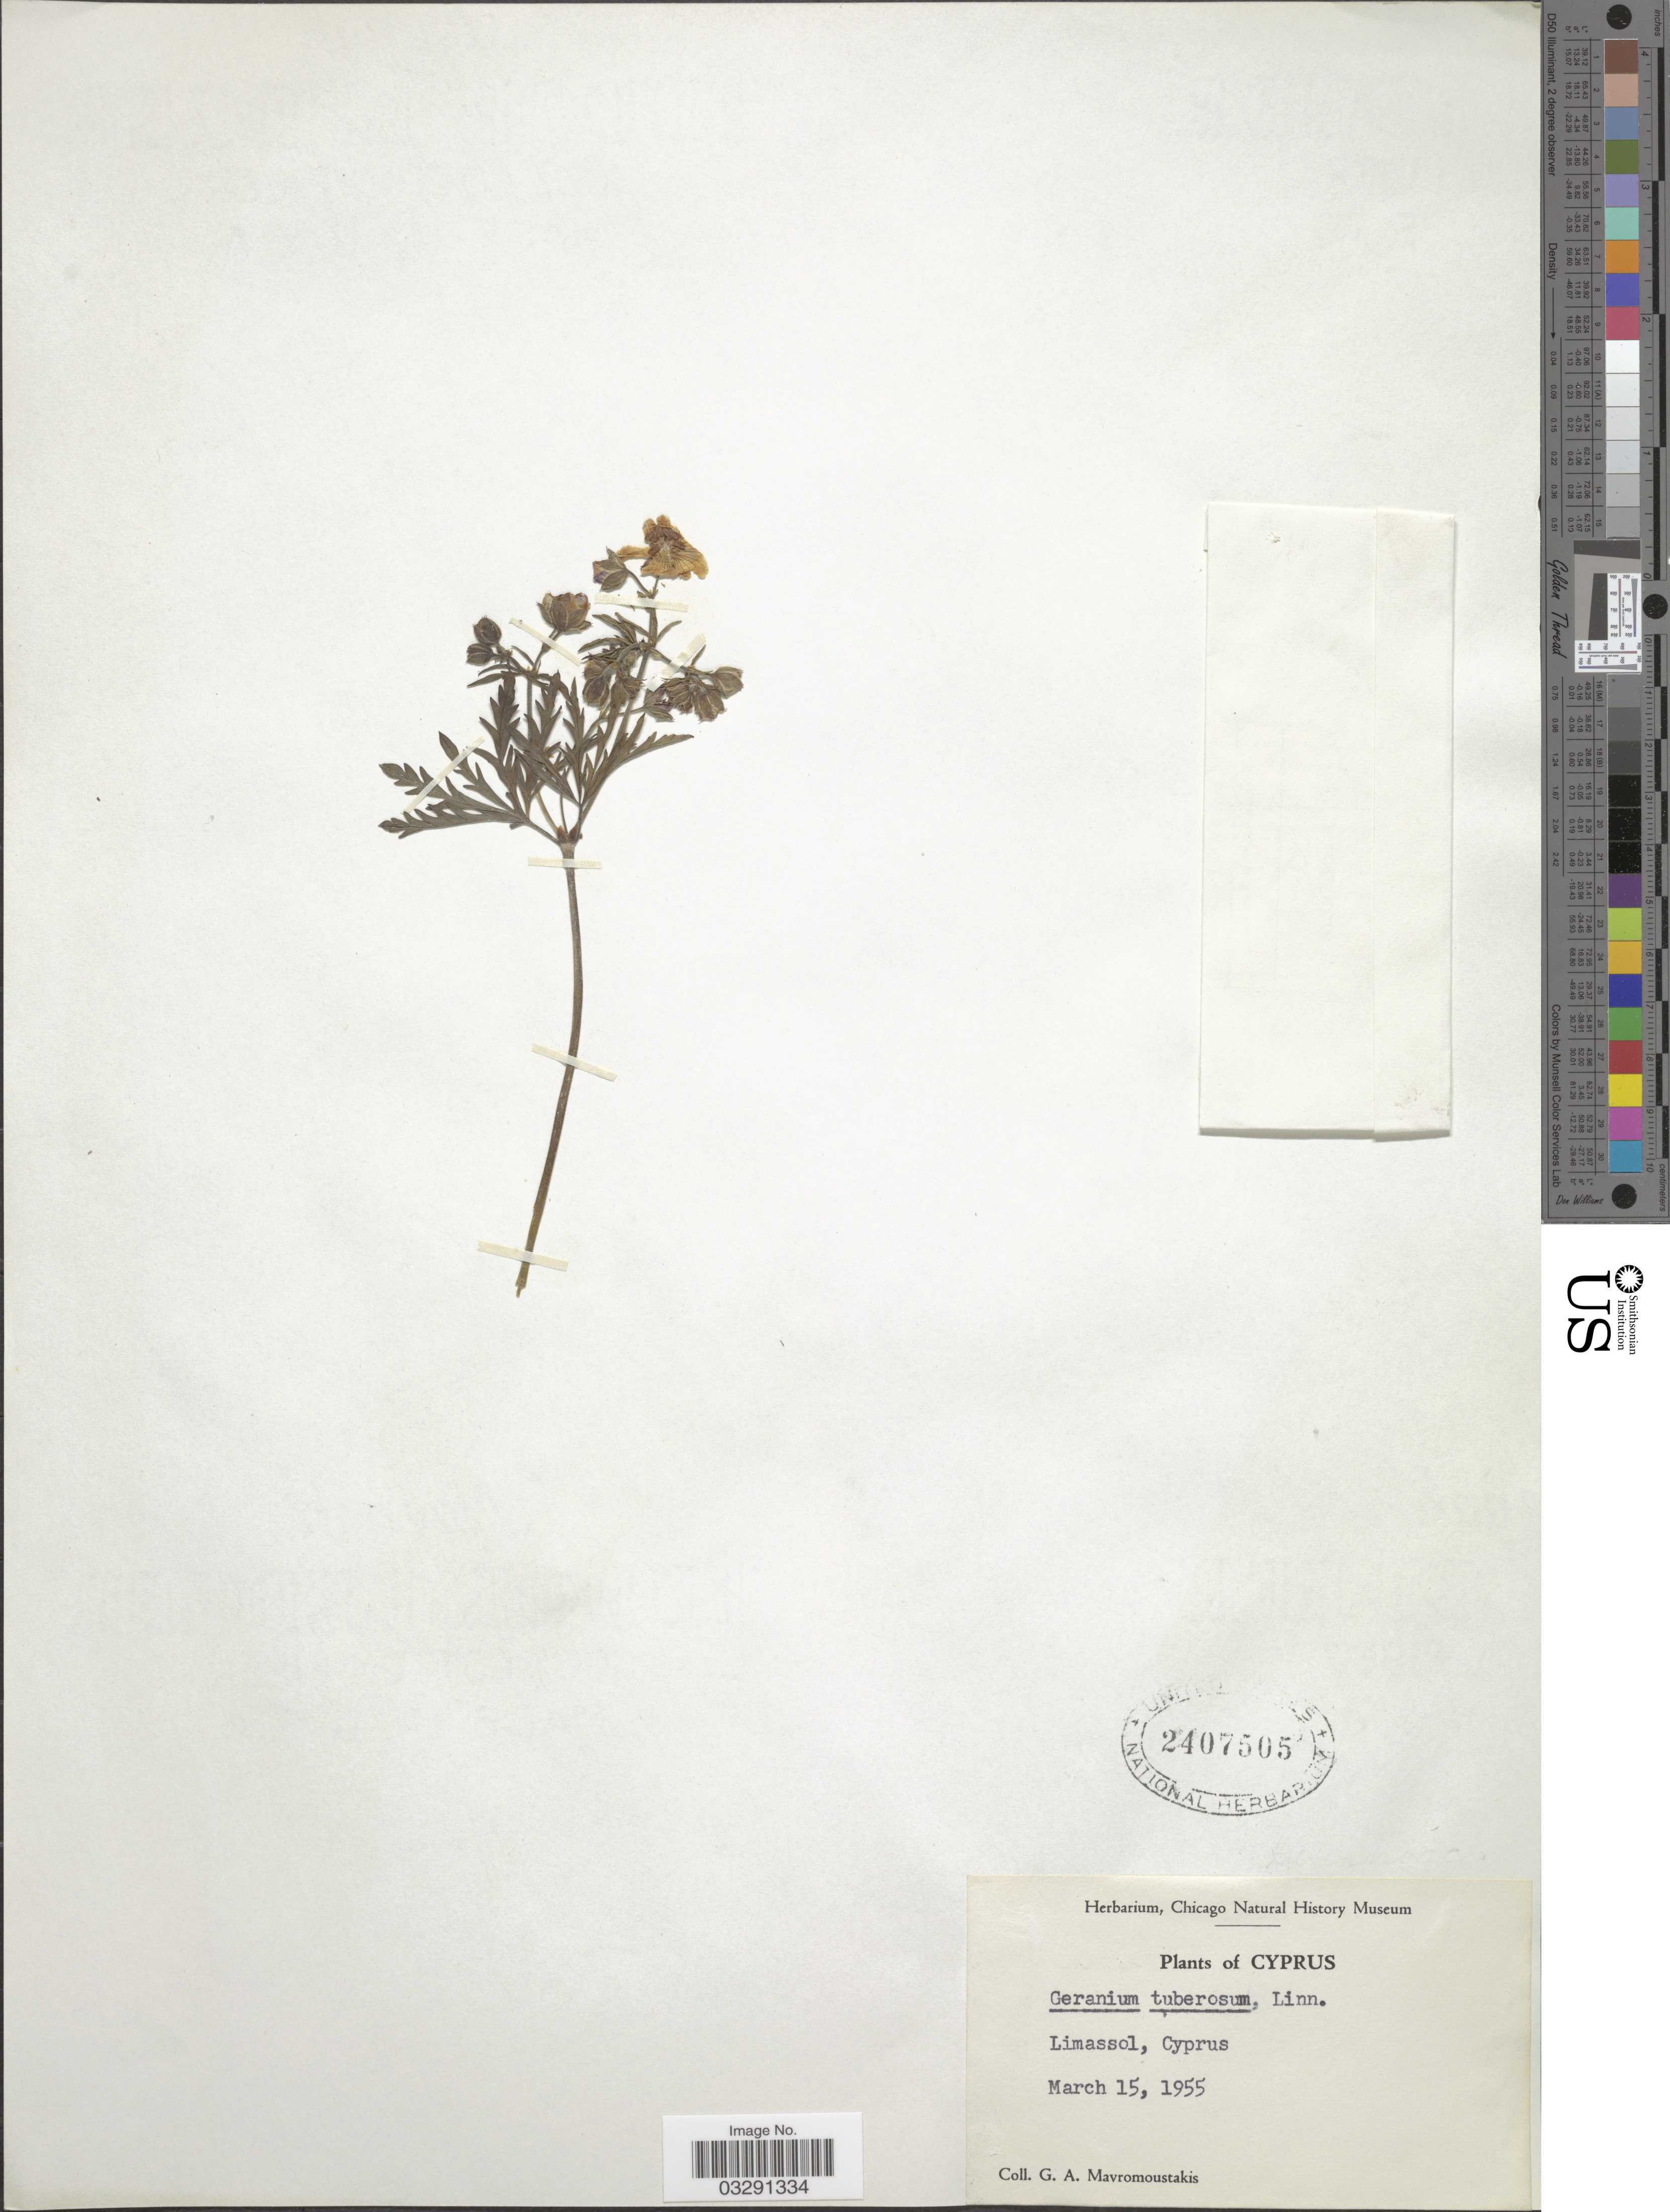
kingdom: Plantae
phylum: Tracheophyta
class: Magnoliopsida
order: Geraniales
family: Geraniaceae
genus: Geranium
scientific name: Geranium tuberosum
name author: L.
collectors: G. Mavromoustakis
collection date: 1955-03-15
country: Cyprus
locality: Limassol, Cyprus.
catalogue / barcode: US 2407505